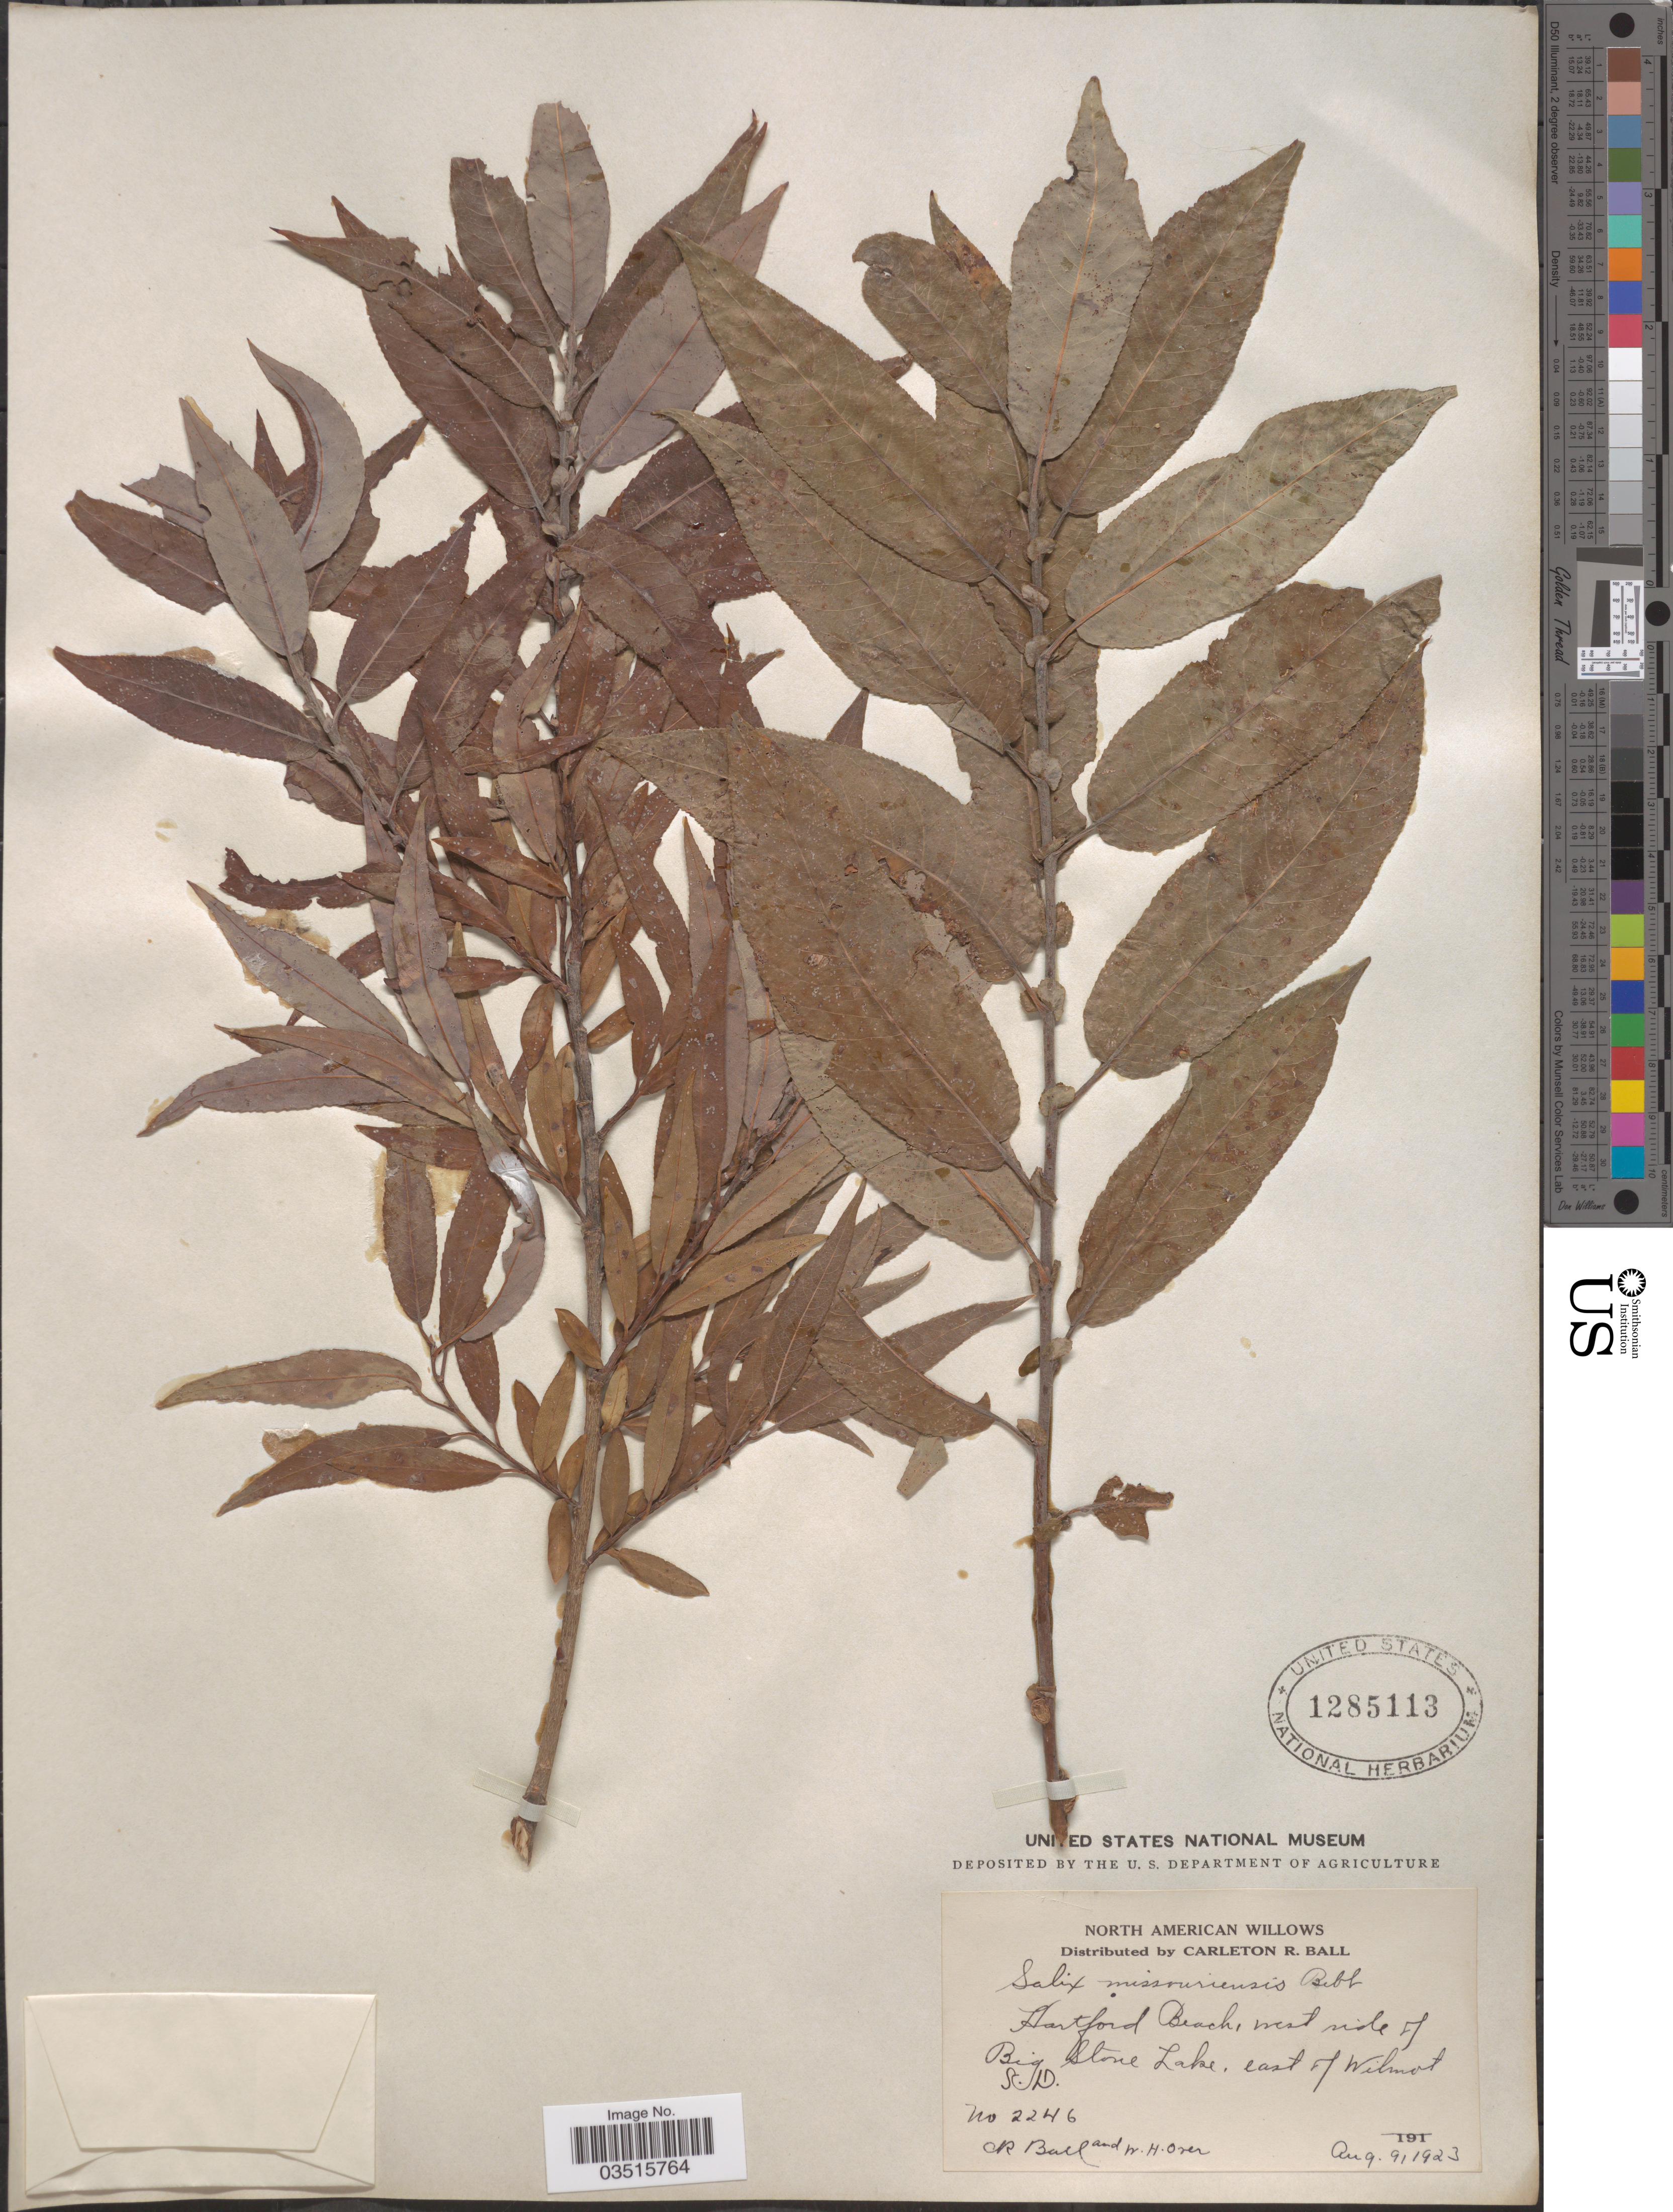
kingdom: Plantae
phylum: Tracheophyta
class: Magnoliopsida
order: Malpighiales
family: Salicaceae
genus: Salix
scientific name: Salix missouriensis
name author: Bebb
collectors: C. R. Ball & W. Over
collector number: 2246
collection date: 1923-08-09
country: United States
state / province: South Dakota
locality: Hartford Beach, west side of Big Stone Lake, east of Wilmot.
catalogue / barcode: US 1285113